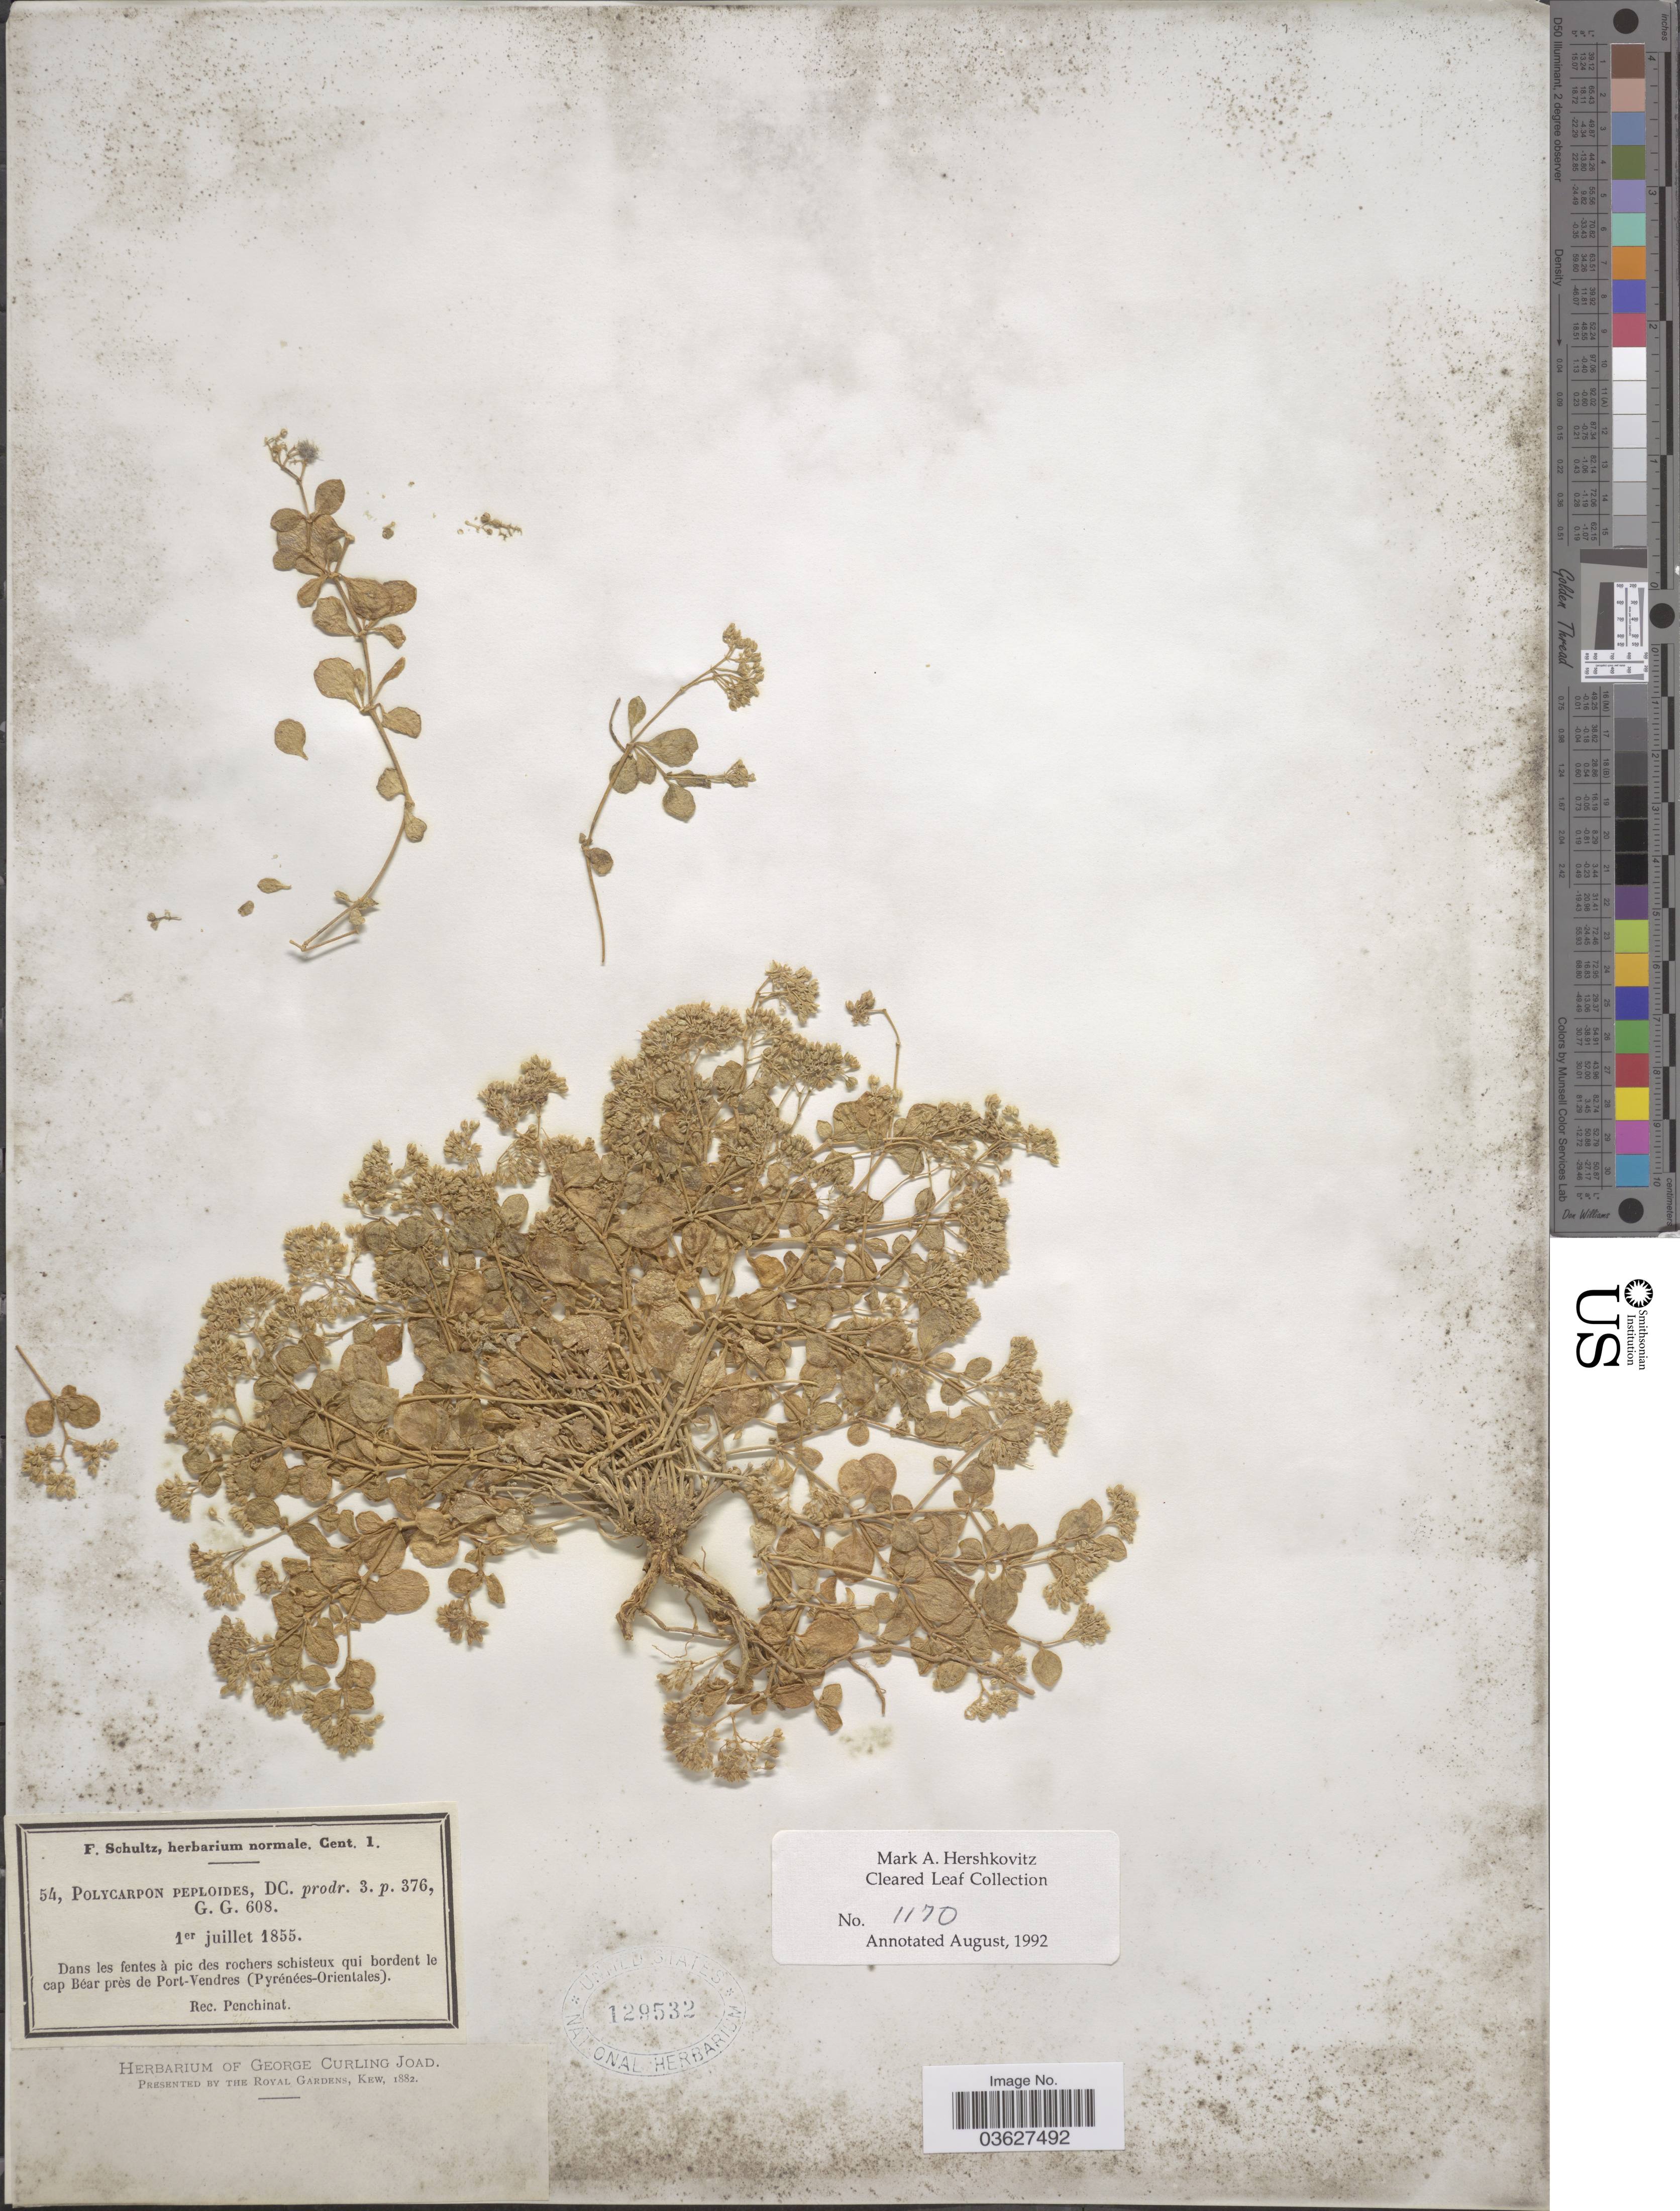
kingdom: Plantae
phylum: Tracheophyta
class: Magnoliopsida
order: Caryophyllales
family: Caryophyllaceae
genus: Polycarpon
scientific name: Polycarpon peploides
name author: DC.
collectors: F. Schultz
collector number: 54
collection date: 1855-07-01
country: France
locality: Dans les fentes à pic des rochers schisteux qui bordent le cap Béar près de Port-Vendres (Pyrénées-Orientales).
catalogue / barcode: US 129532